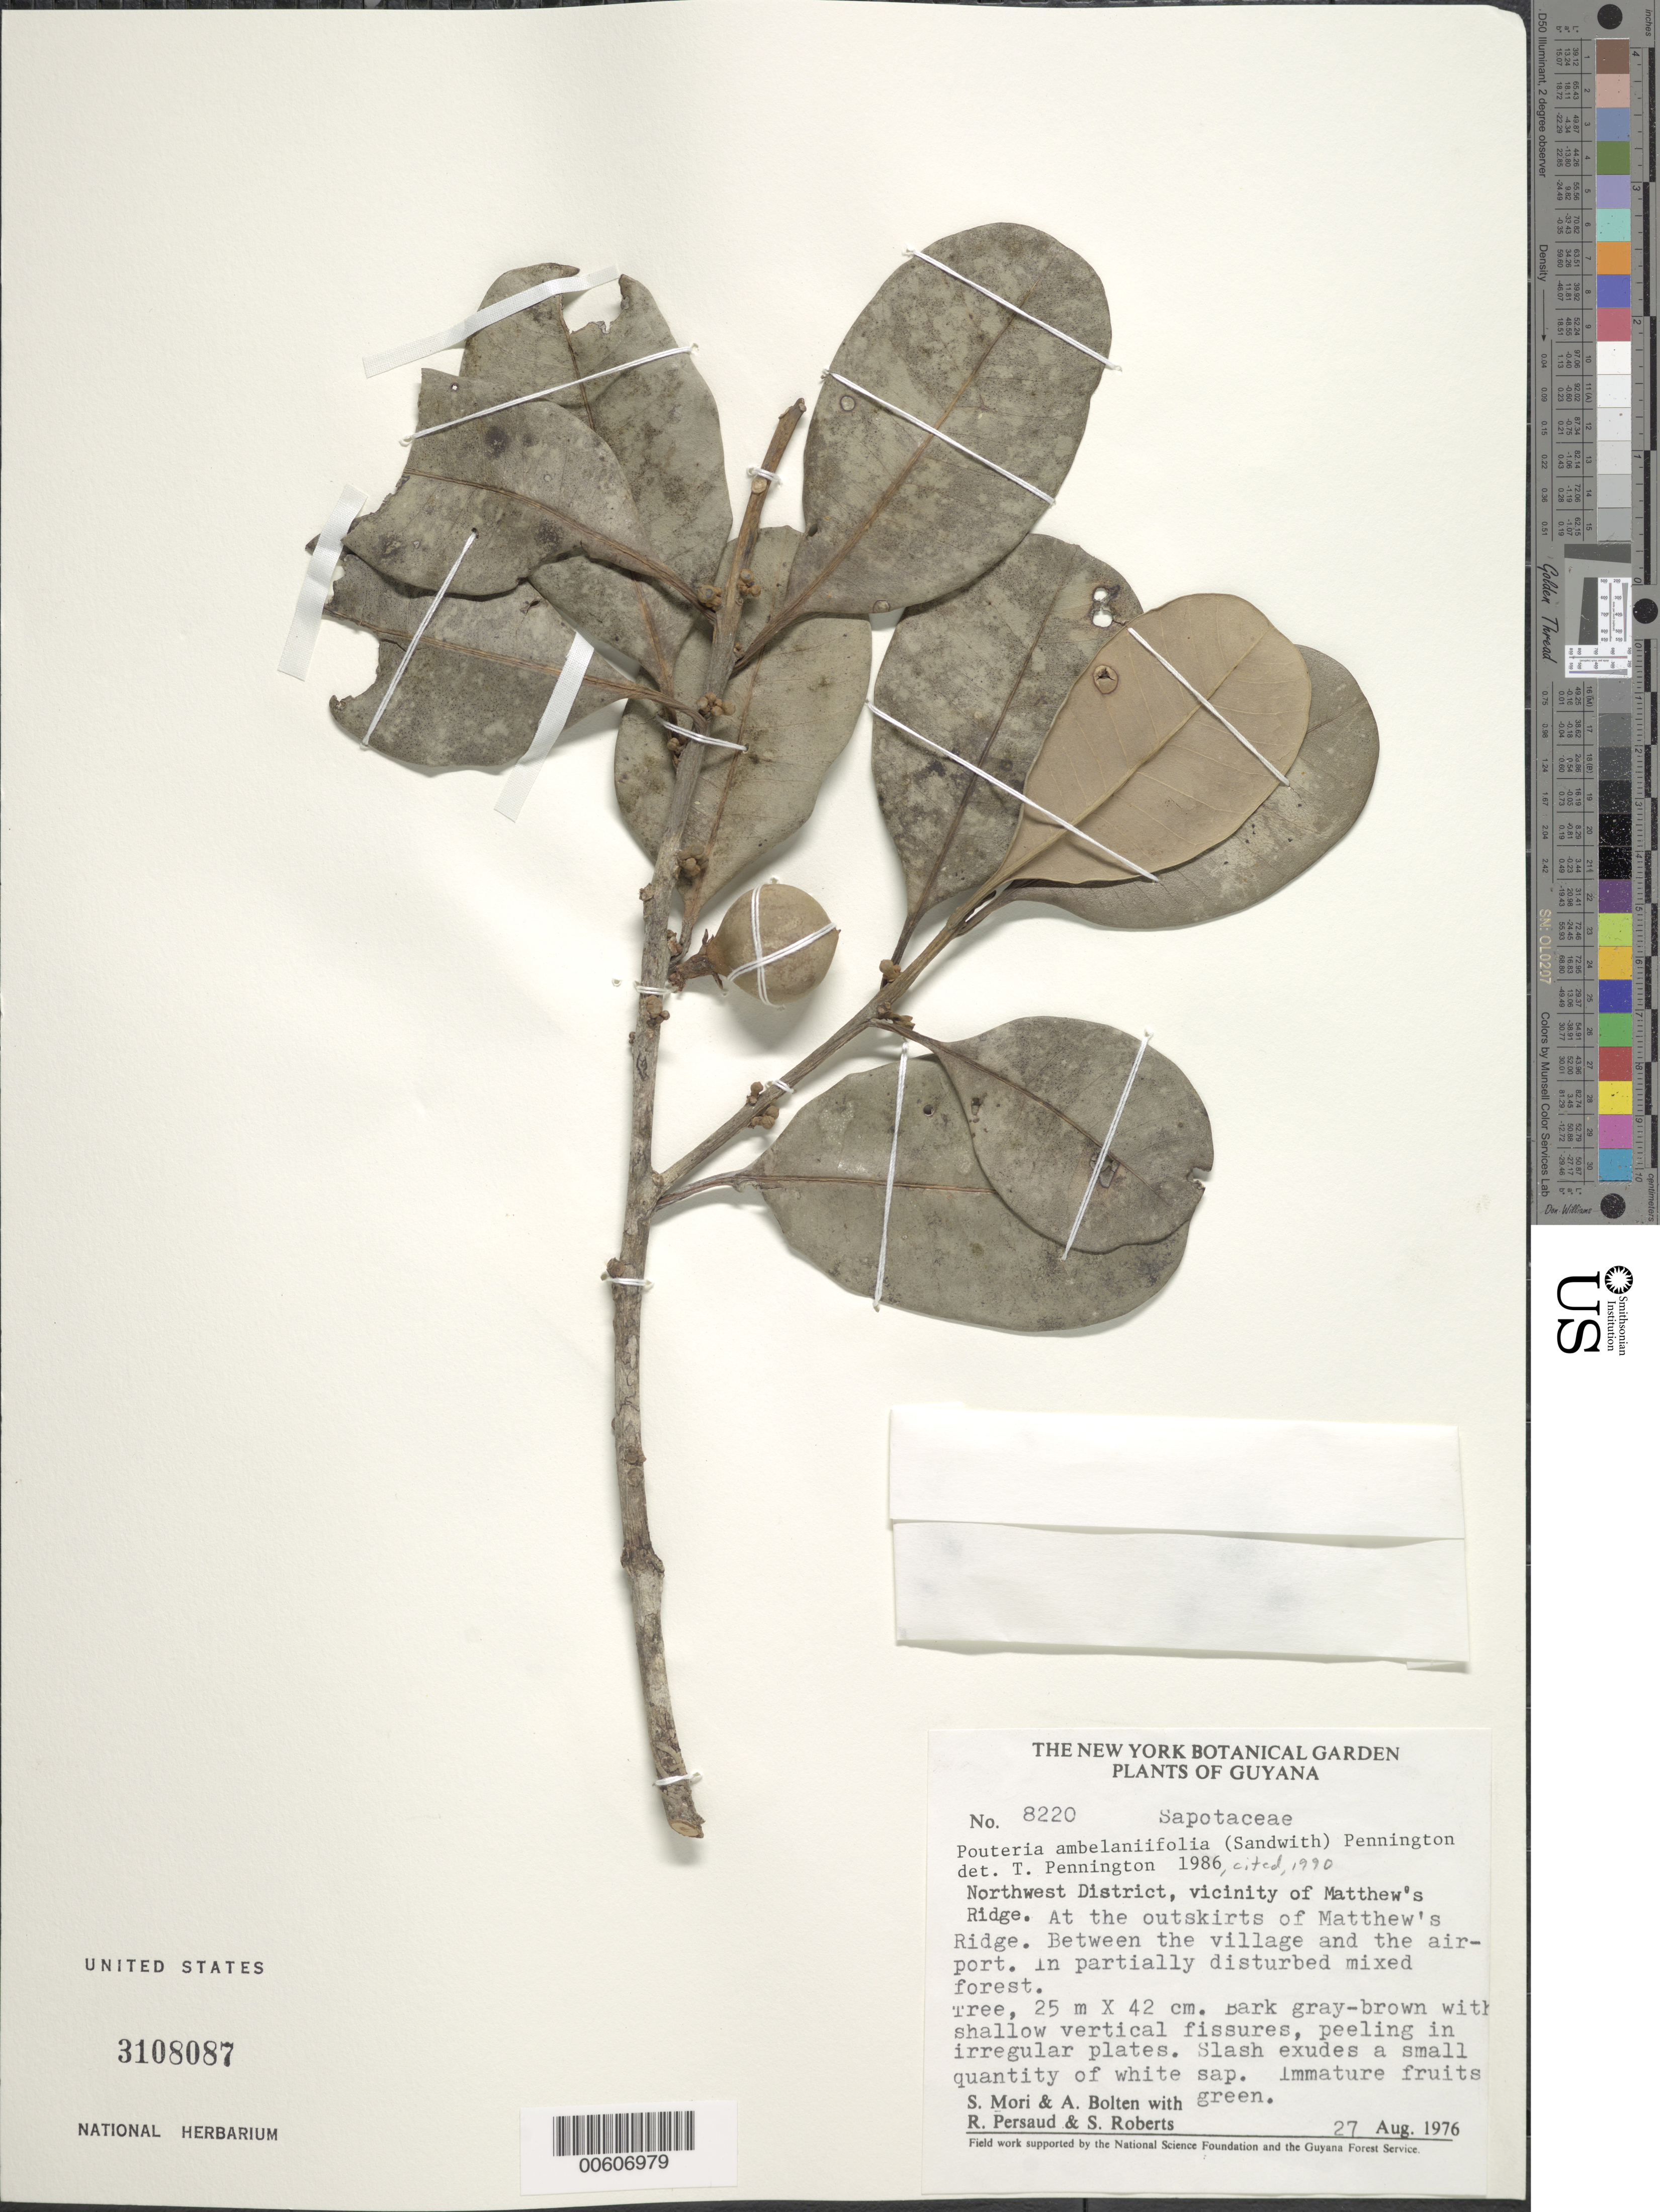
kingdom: Plantae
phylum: Tracheophyta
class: Magnoliopsida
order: Ericales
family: Sapotaceae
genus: Pouteria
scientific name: Pouteria ambelaniifolia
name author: (Sandwith) T.D. Penn.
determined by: Pennington, T. D., (K)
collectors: S. Mori, A. Bolten, R. Persaud, R. Boyan, S. Roberts, R. Jugernauth & S. Dwarka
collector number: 8220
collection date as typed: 27-Aug-76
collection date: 1976-08-27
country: Guyana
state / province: Barima-Waini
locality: Matthew's Ridge, outskirts, betw. village and airport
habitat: Partially disturbed mixed forest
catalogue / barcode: US 3108087